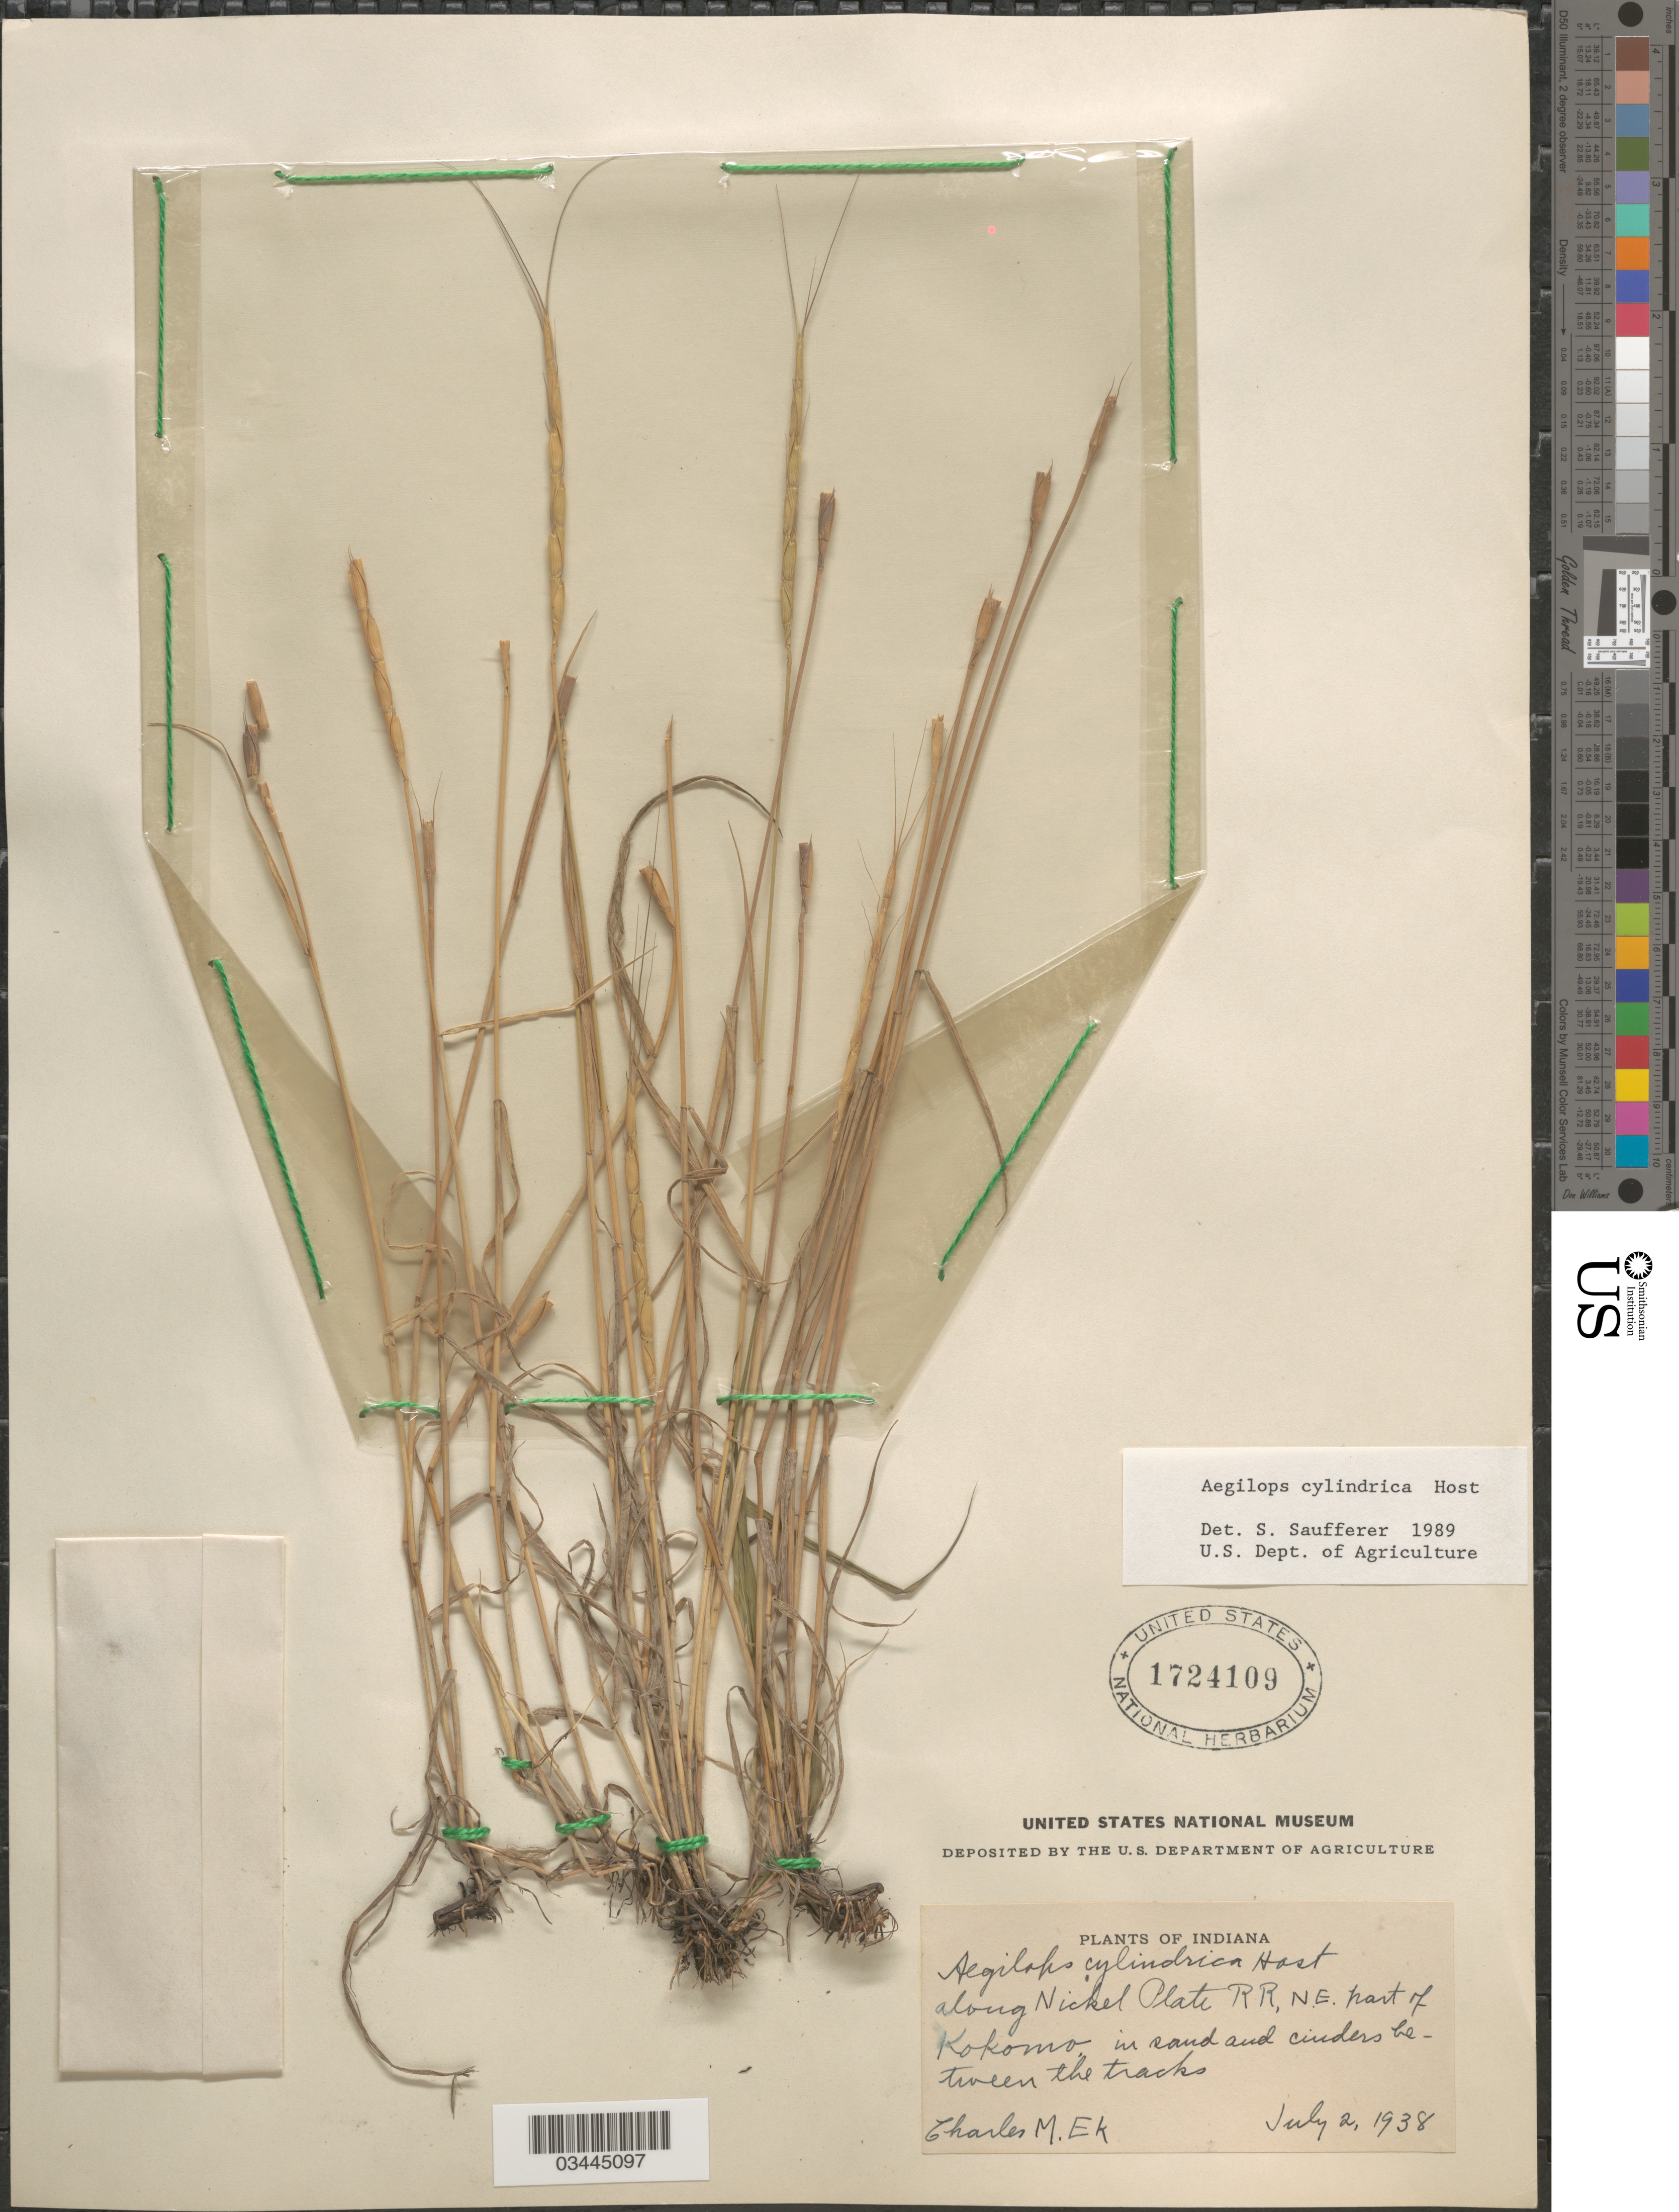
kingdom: Plantae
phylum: Tracheophyta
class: Liliopsida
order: Poales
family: Poaceae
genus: Aegilops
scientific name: Aegilops cylindrica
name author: Host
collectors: C. Ek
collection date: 1938-07-02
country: United States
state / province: Indiana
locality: Along Nickel Plate RR, N.E. part of Kokomo, in sand and cinders between the tracks.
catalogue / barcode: US 1724109